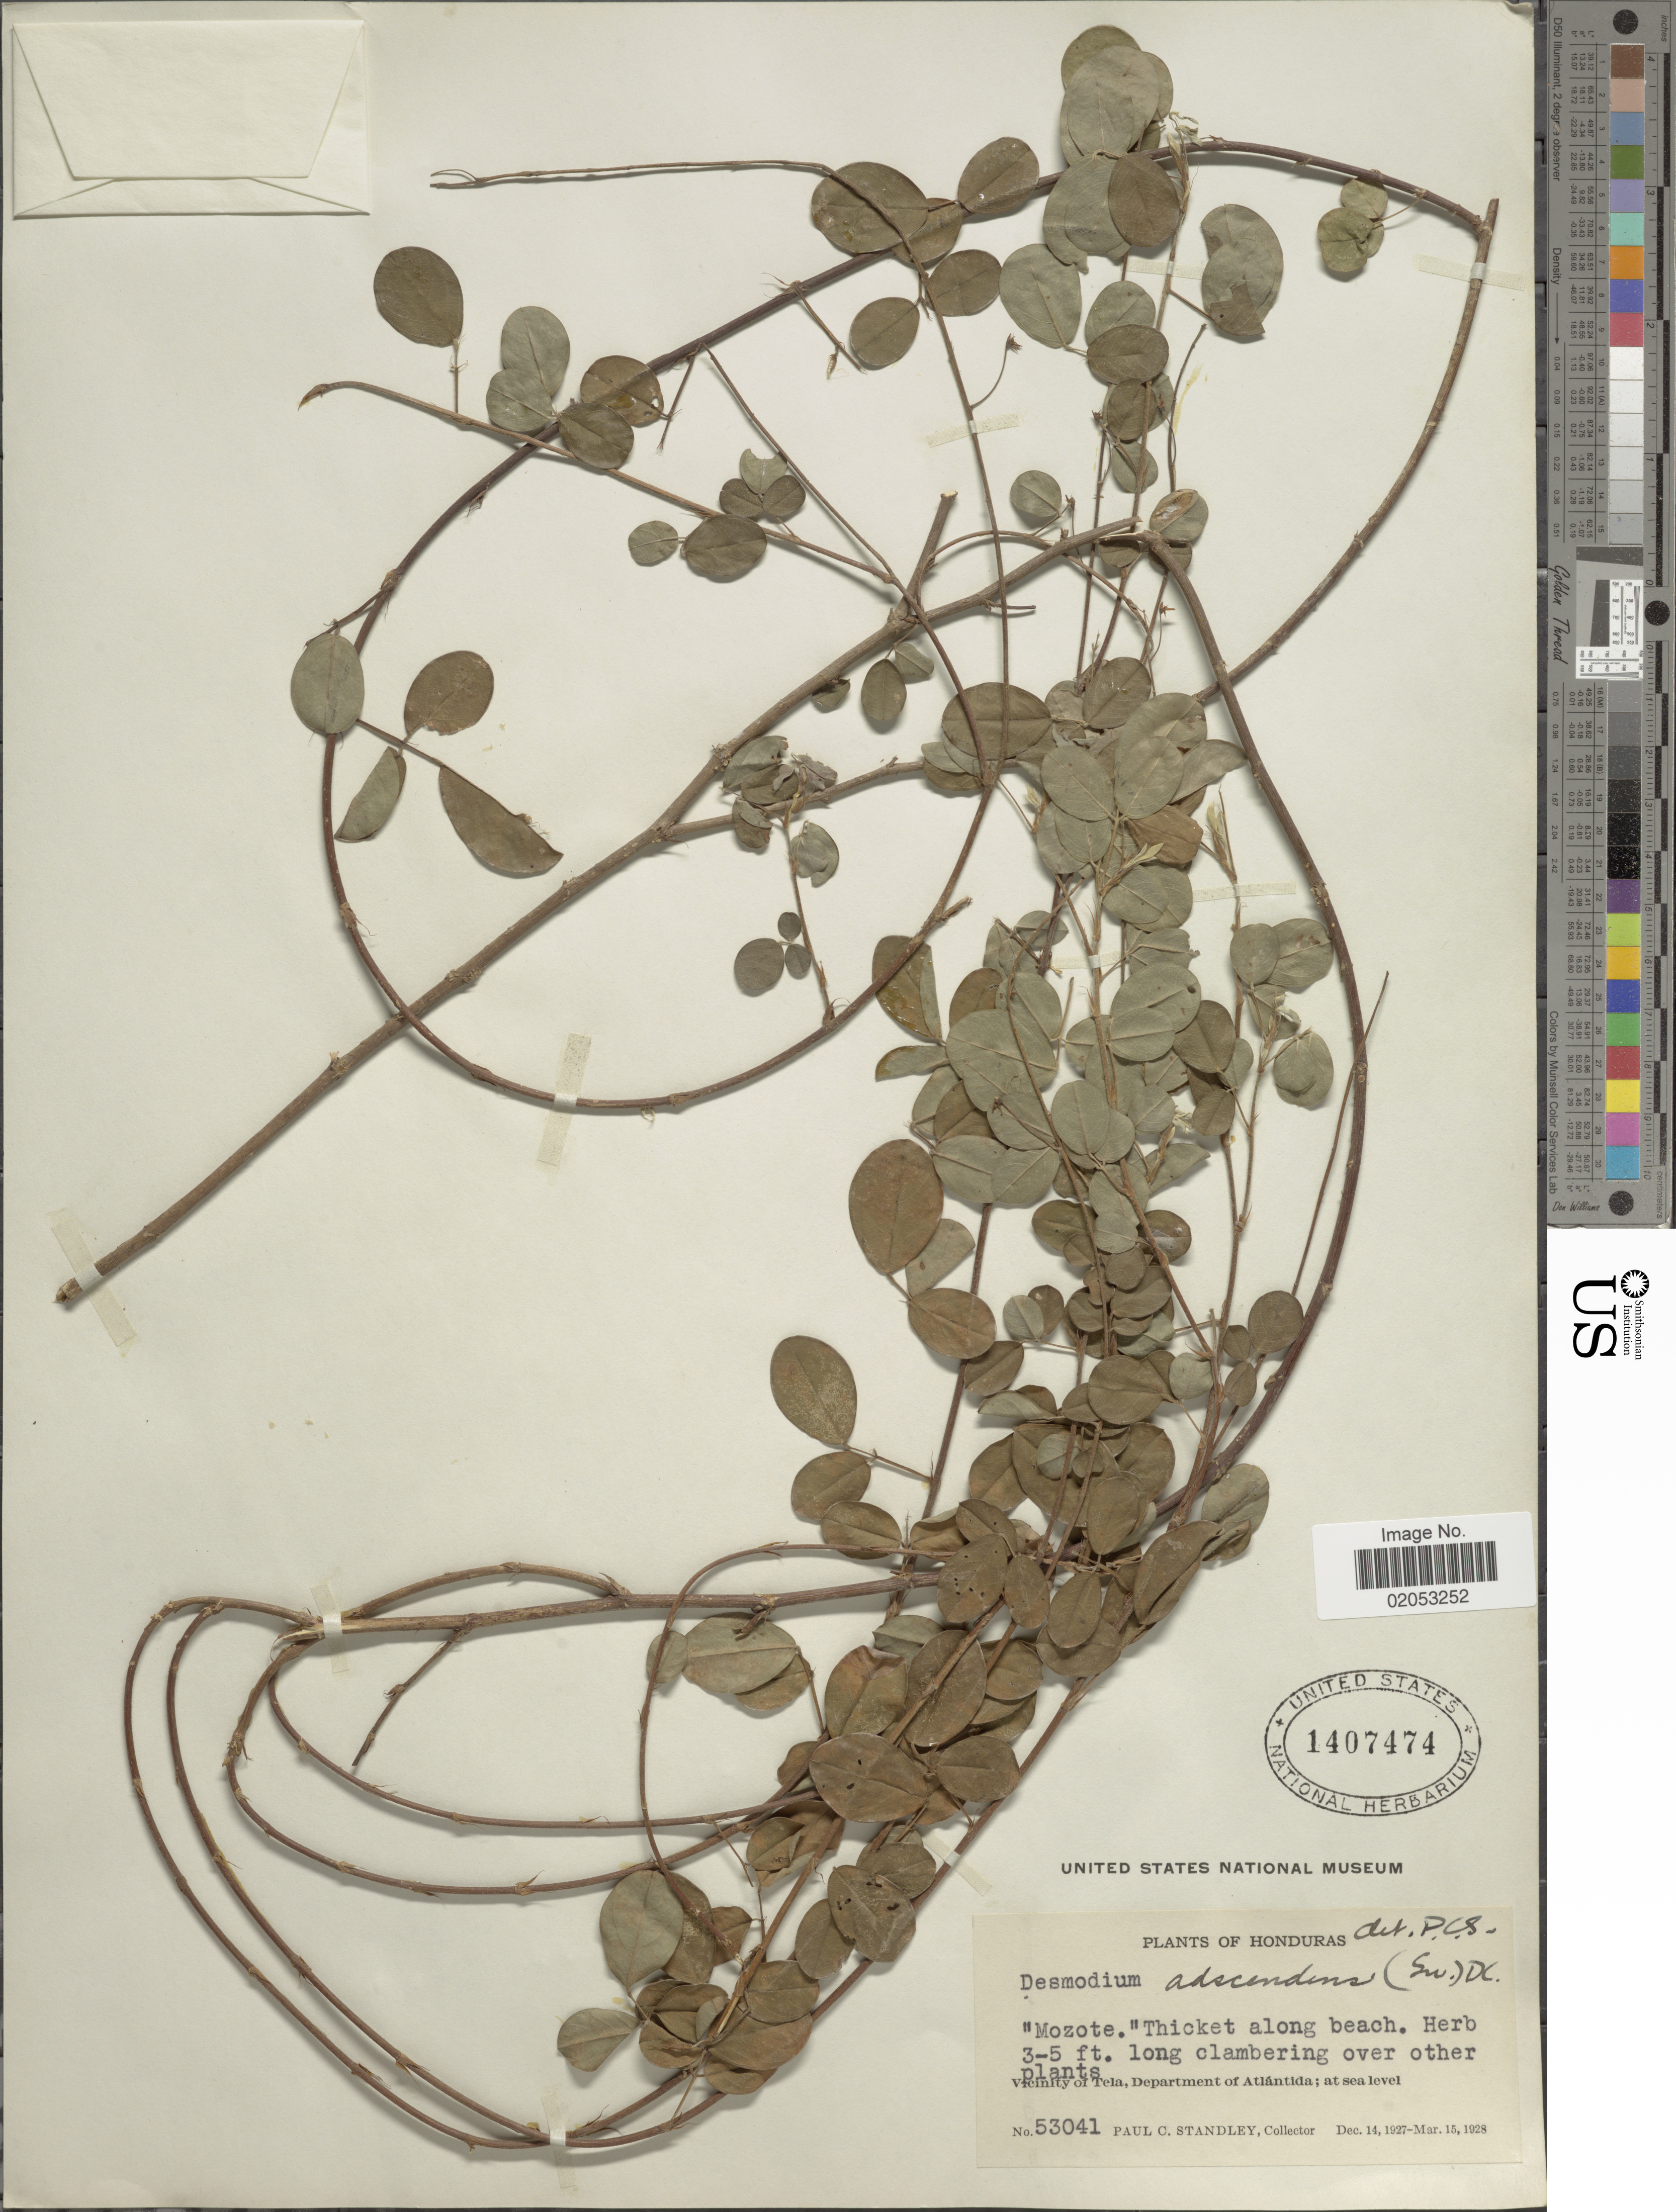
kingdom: Plantae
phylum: Tracheophyta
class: Magnoliopsida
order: Fabales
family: Fabaceae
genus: Grona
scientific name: Grona adscendens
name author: (Sw.) H. Ohashi & K. Ohashi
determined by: Strong, Mark T., (BOT), Smithsonian Institution - National Museum of Natural History (UNITED STATES)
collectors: P. C. Standley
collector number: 53041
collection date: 1927-12-14/1928-03-15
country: Honduras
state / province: Atlántida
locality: Vicinity of Tela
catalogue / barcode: US 1407474